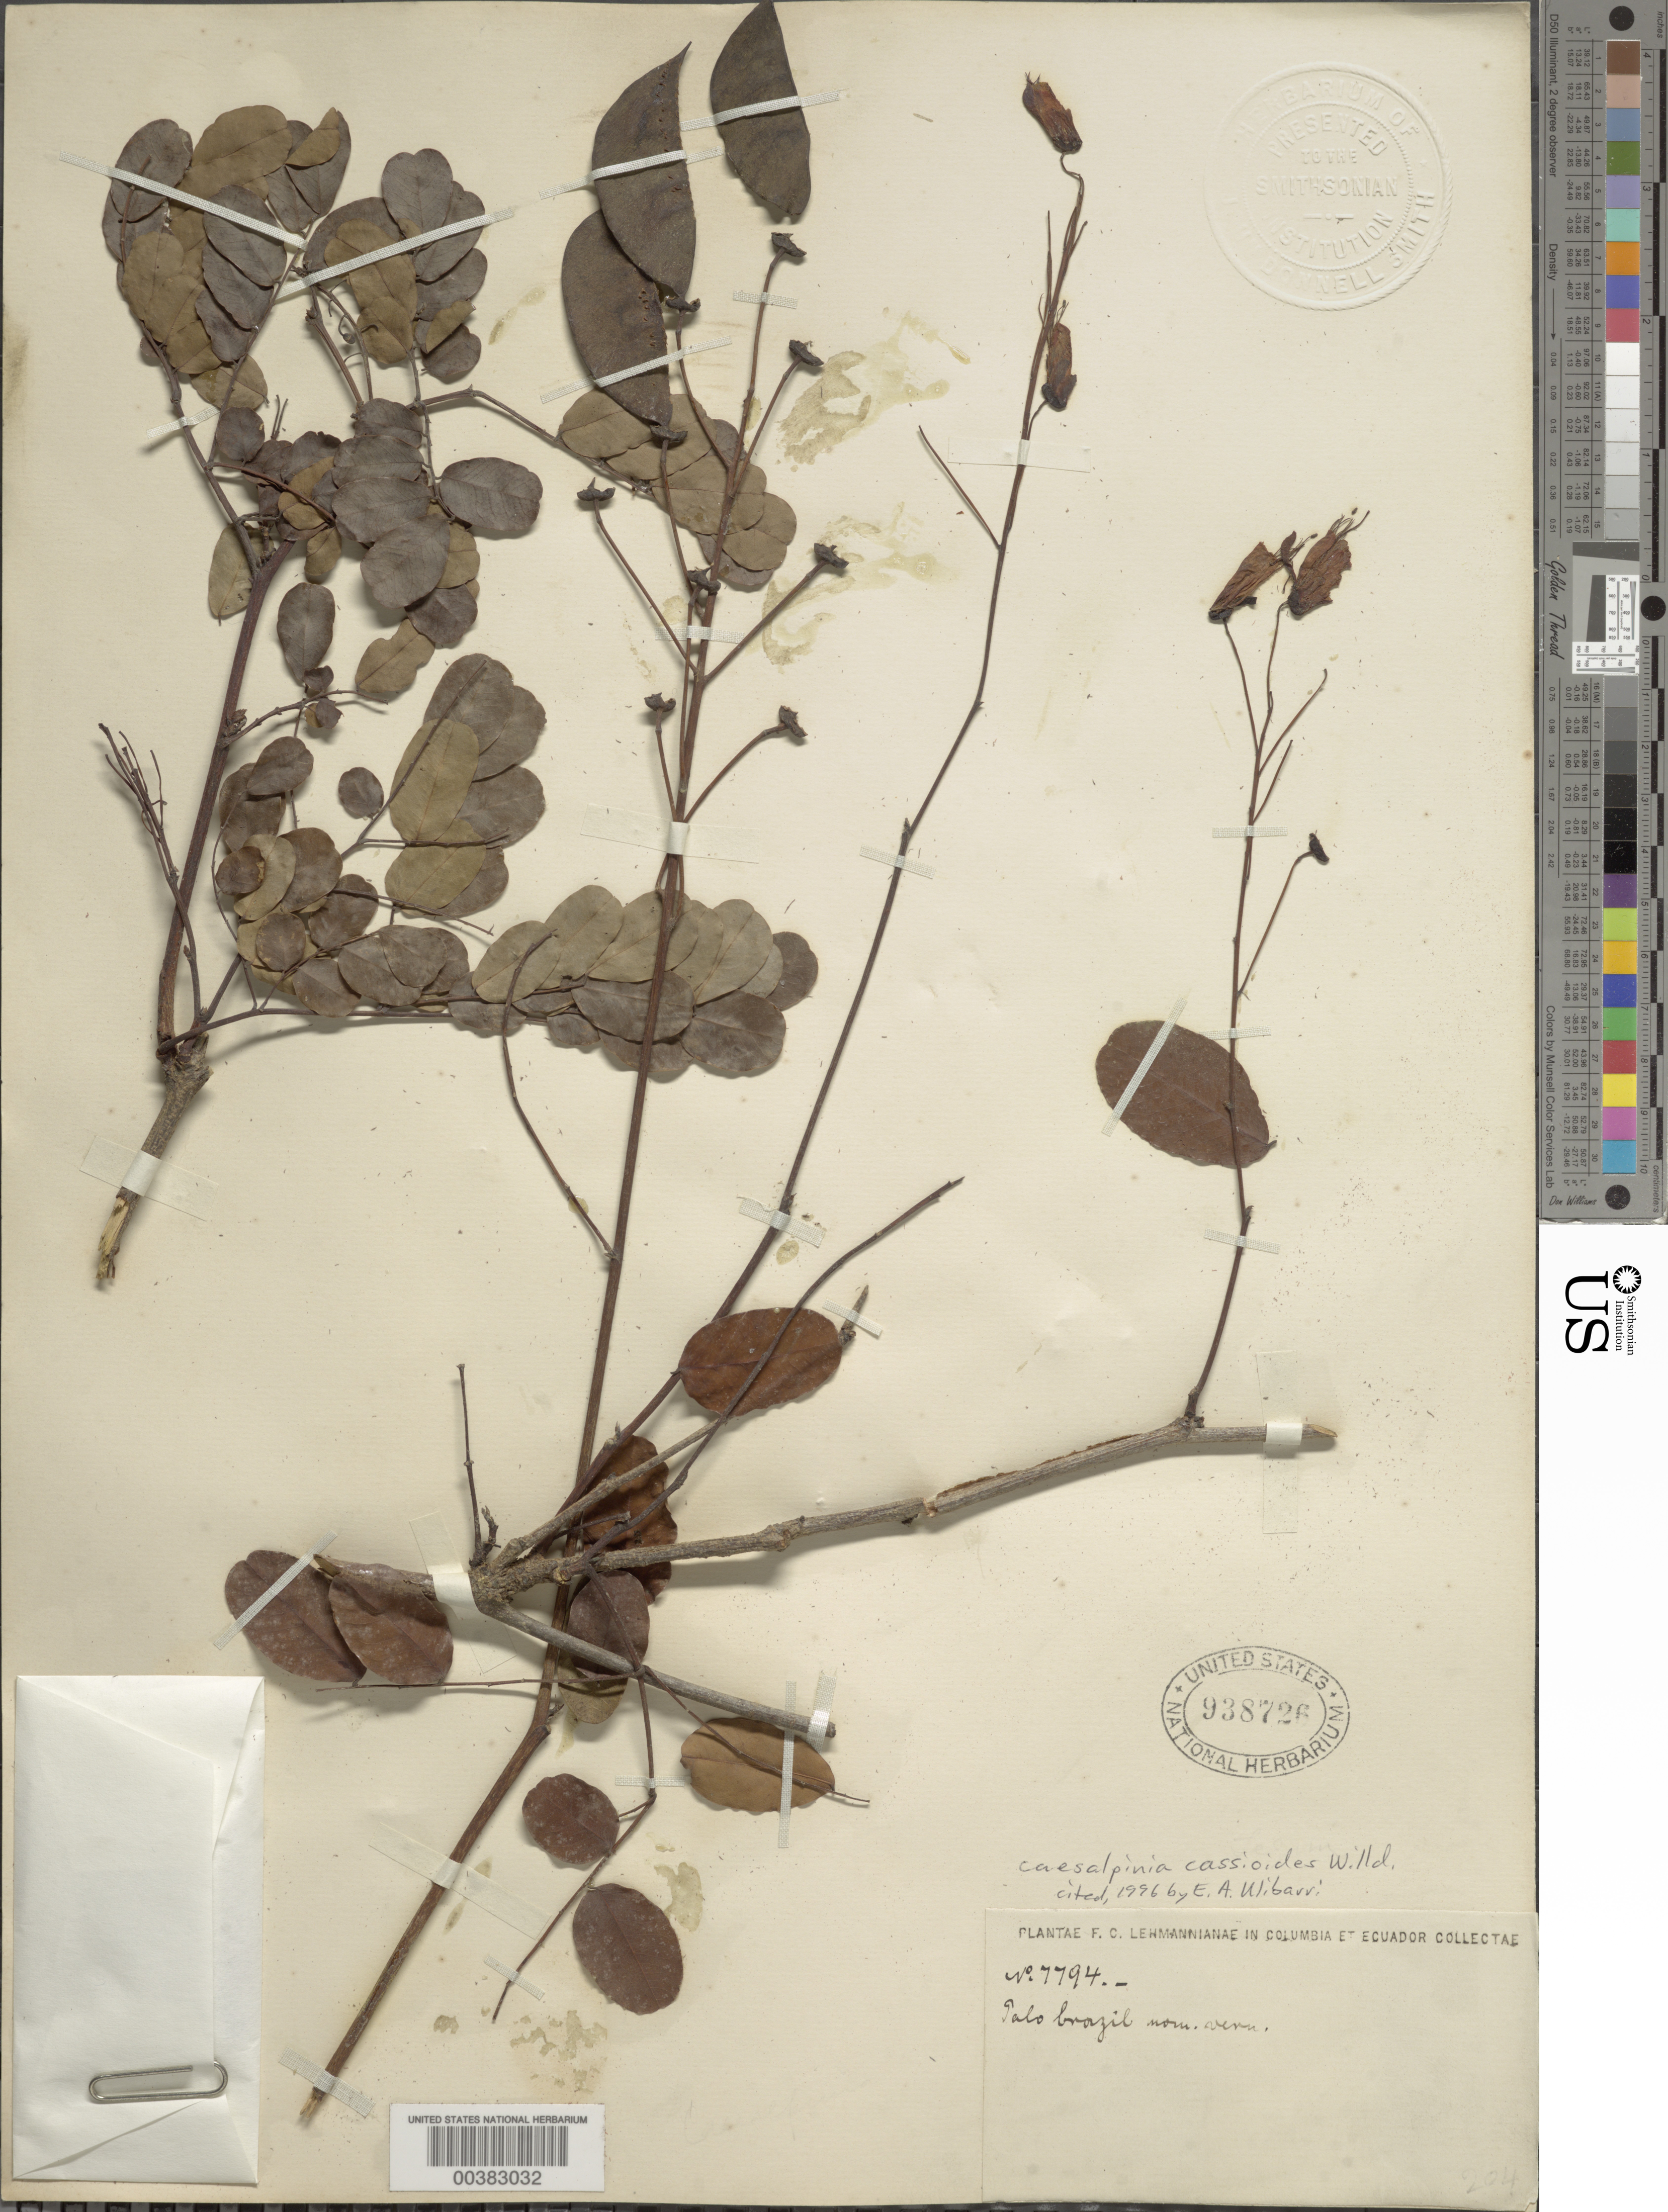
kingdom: Plantae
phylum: Tracheophyta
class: Magnoliopsida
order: Fabales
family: Fabaceae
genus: Caesalpinia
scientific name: Caesalpinia cassioides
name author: Willd.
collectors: F. C. Lehmann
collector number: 7794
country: Colombia / Ecuador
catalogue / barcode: US 938726